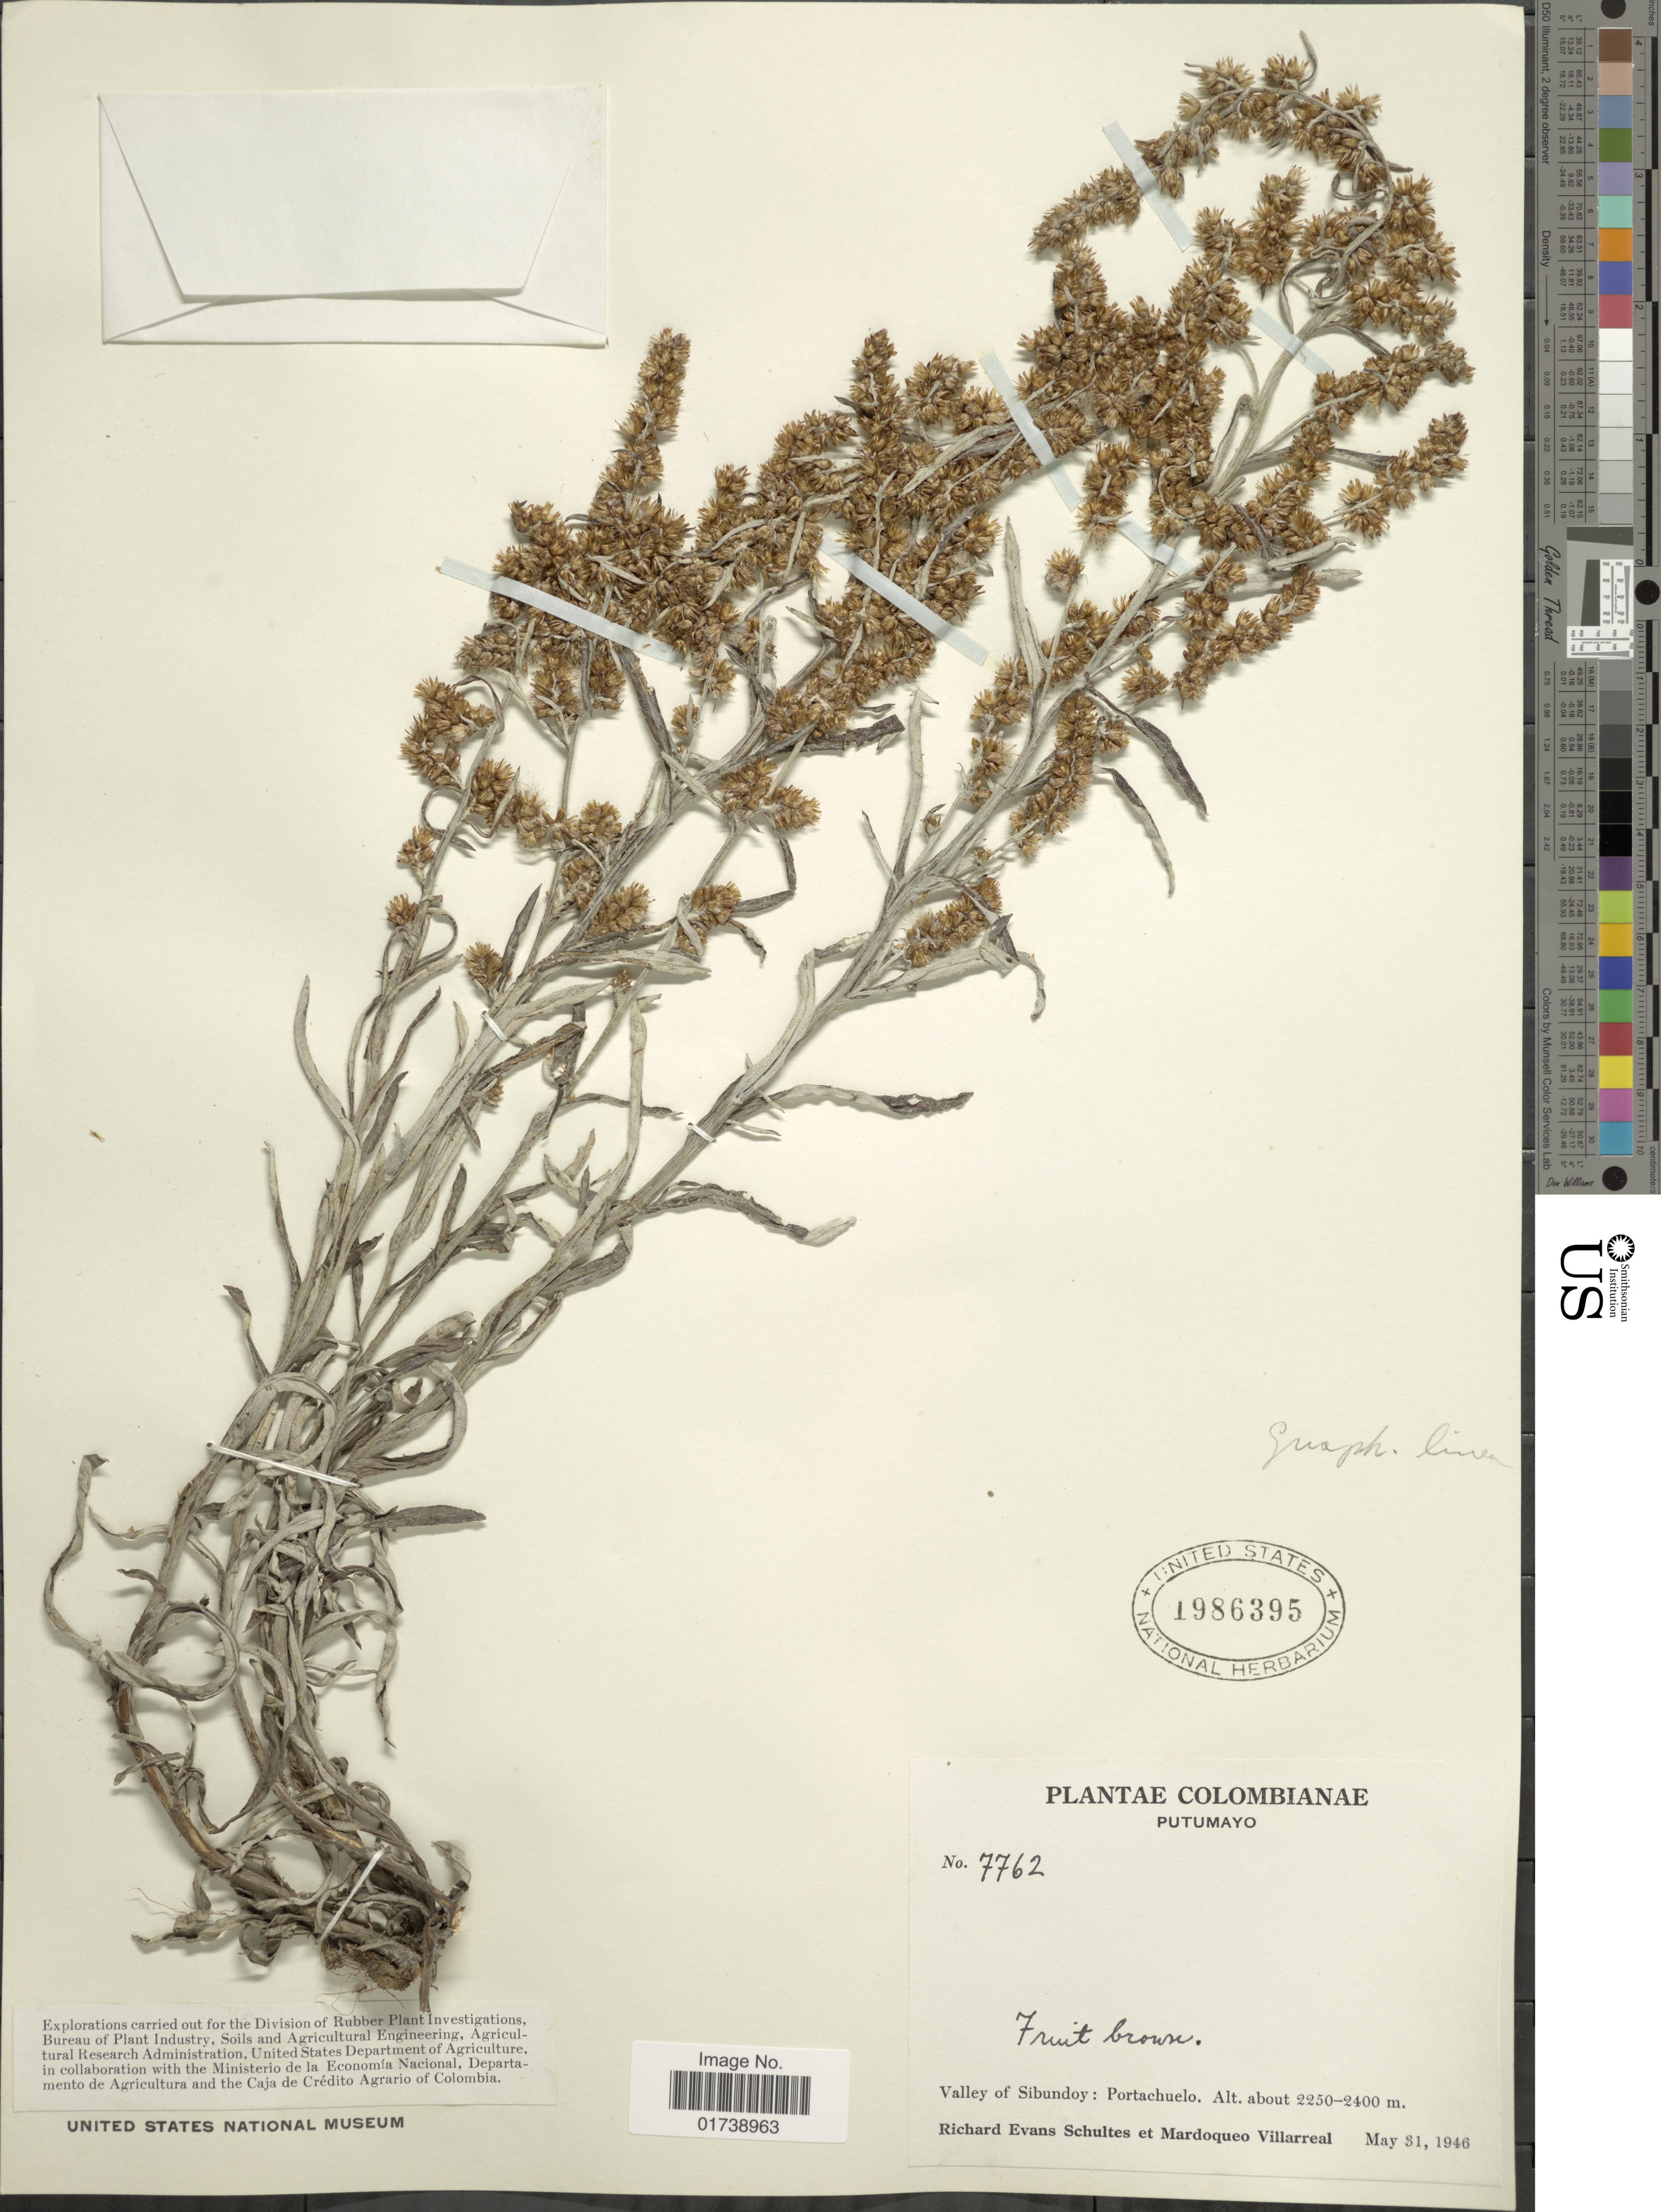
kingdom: Plantae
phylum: Tracheophyta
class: Magnoliopsida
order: Asterales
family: Asteraceae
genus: Gamochaeta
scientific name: Gamochaeta sp.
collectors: R. E. Schultes & M. Villarreal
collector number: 7762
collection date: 1946-05-31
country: Colombia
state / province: Putumayo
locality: Valley of Sibundoy: Portachuelo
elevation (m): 2250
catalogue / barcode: US 1986395